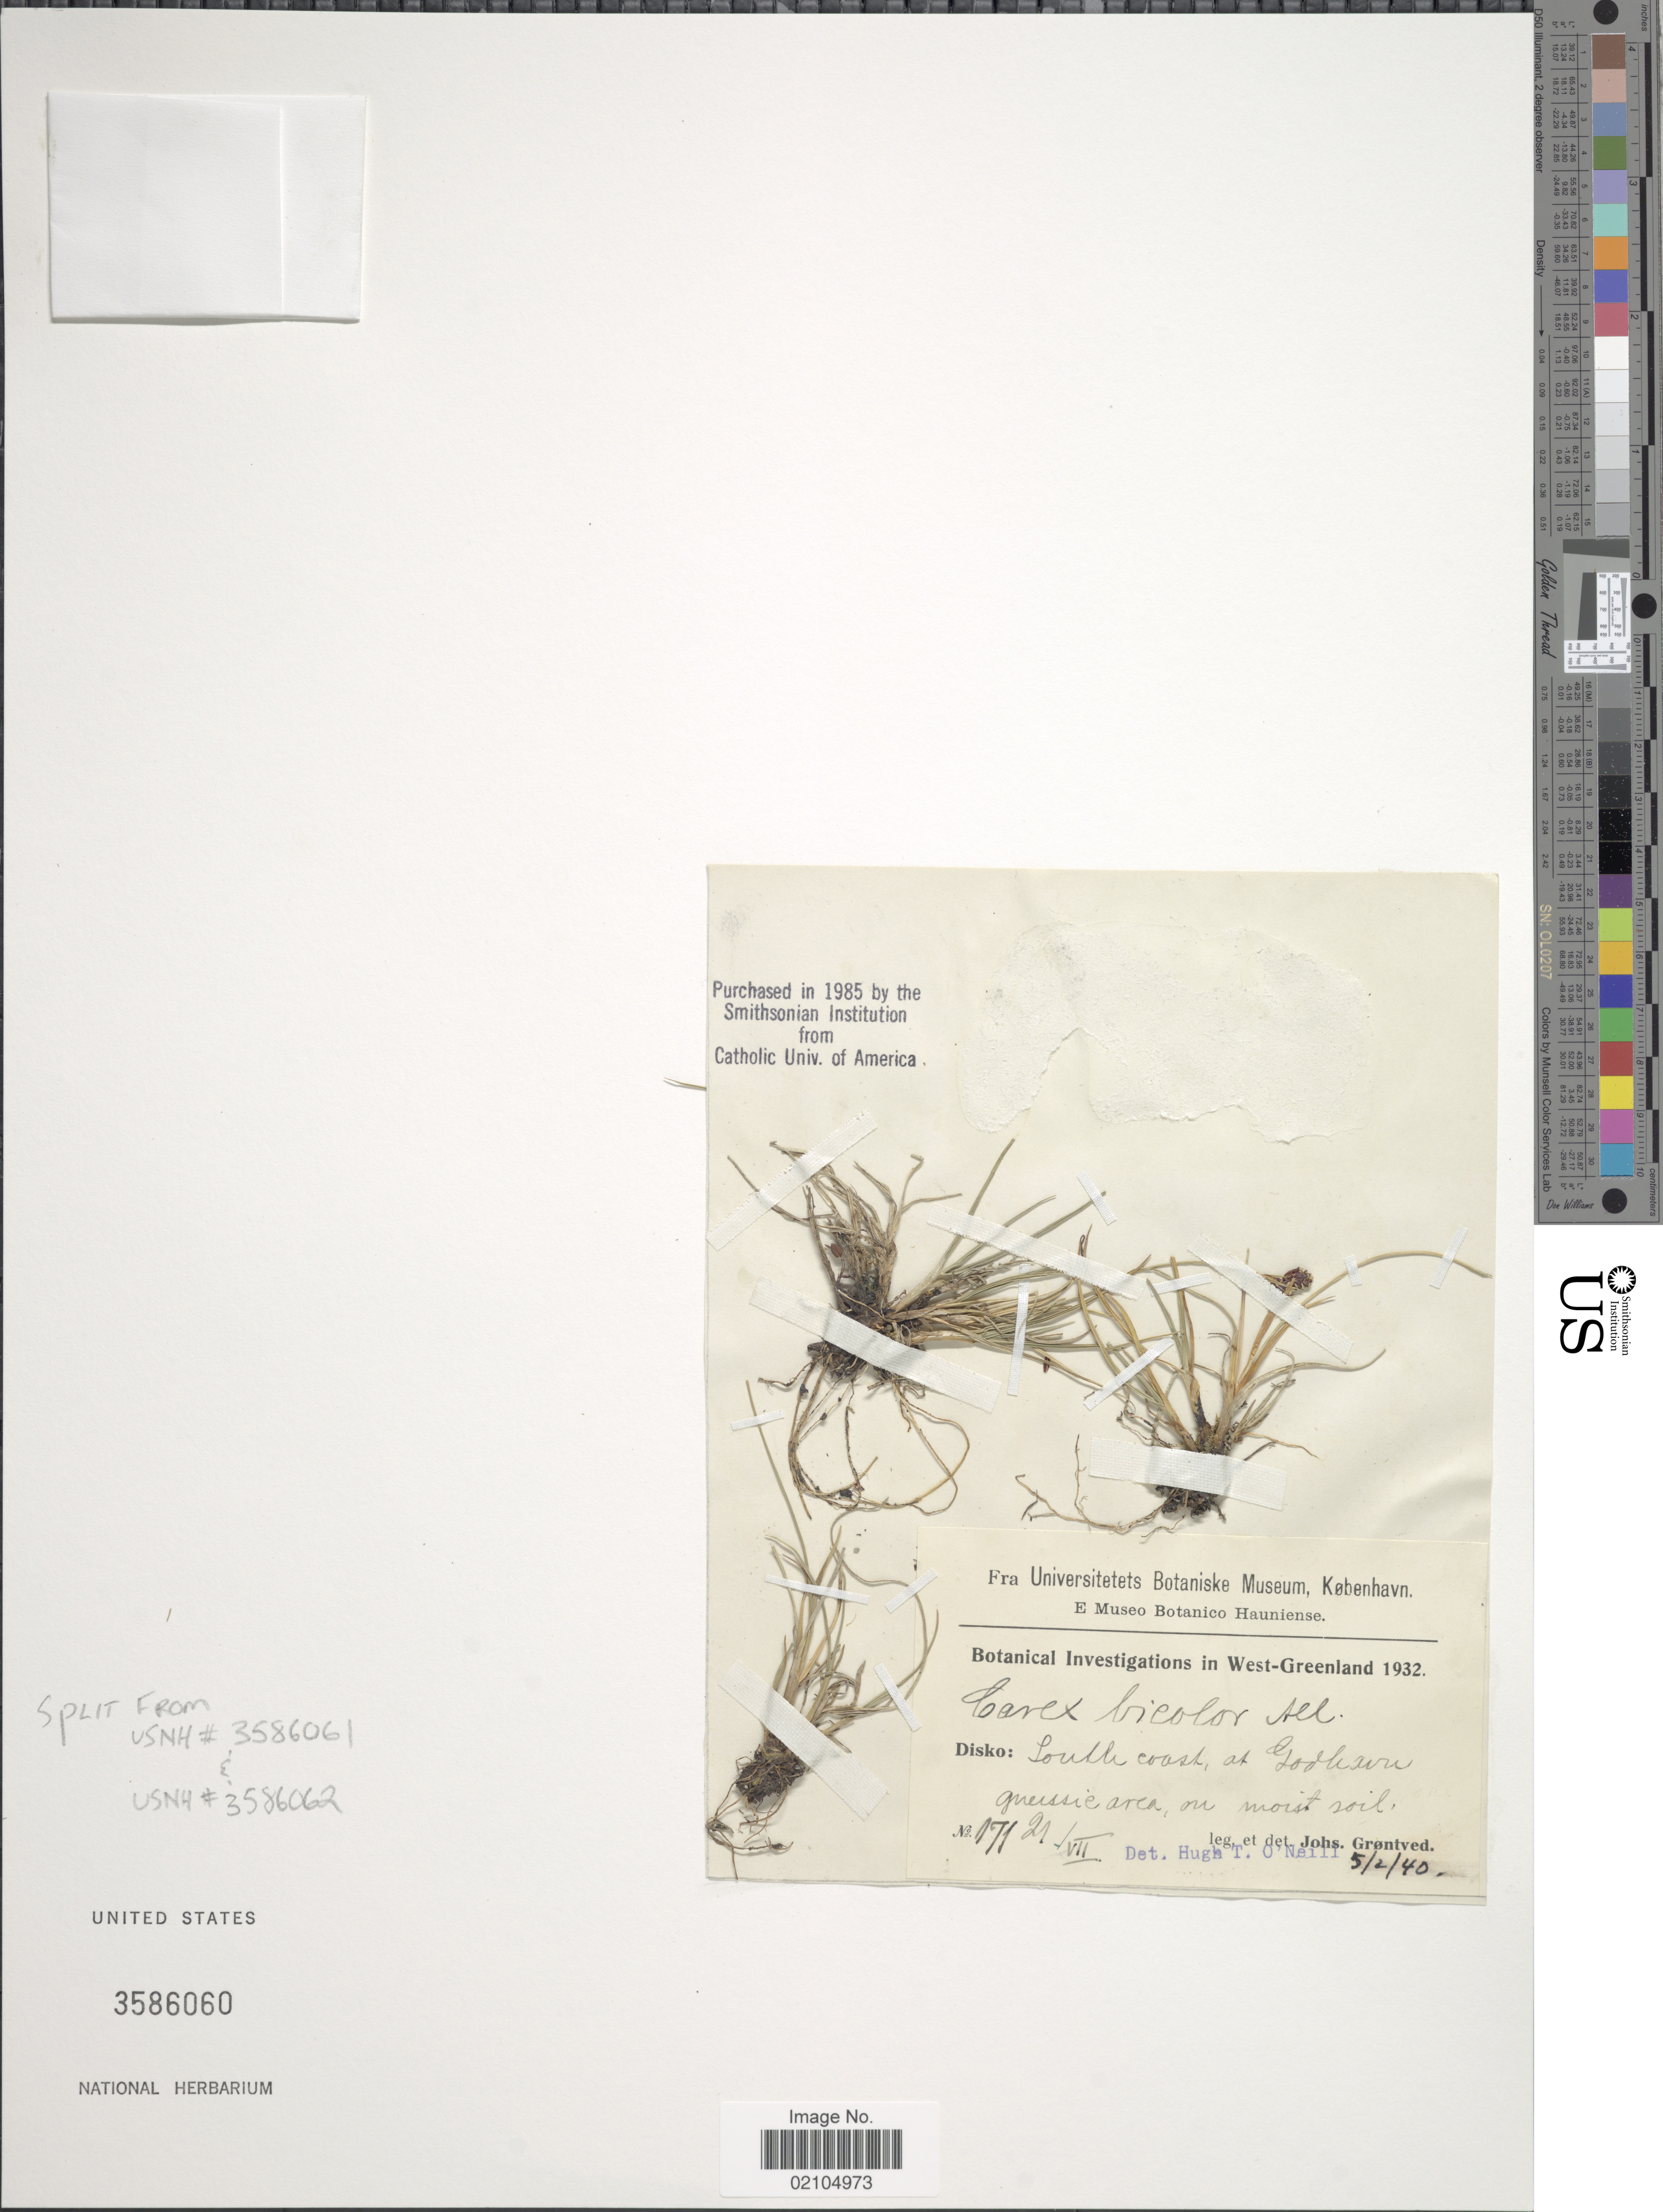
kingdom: Plantae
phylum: Tracheophyta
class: Liliopsida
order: Poales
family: Cyperaceae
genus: Carex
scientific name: Carex bicolor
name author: Bellardi ex All.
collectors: J. Grøntved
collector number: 171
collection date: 1932-07-21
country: Greenland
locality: West-Greenland. Disko: South coast at Godhavn gneissic area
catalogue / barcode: US 3586060